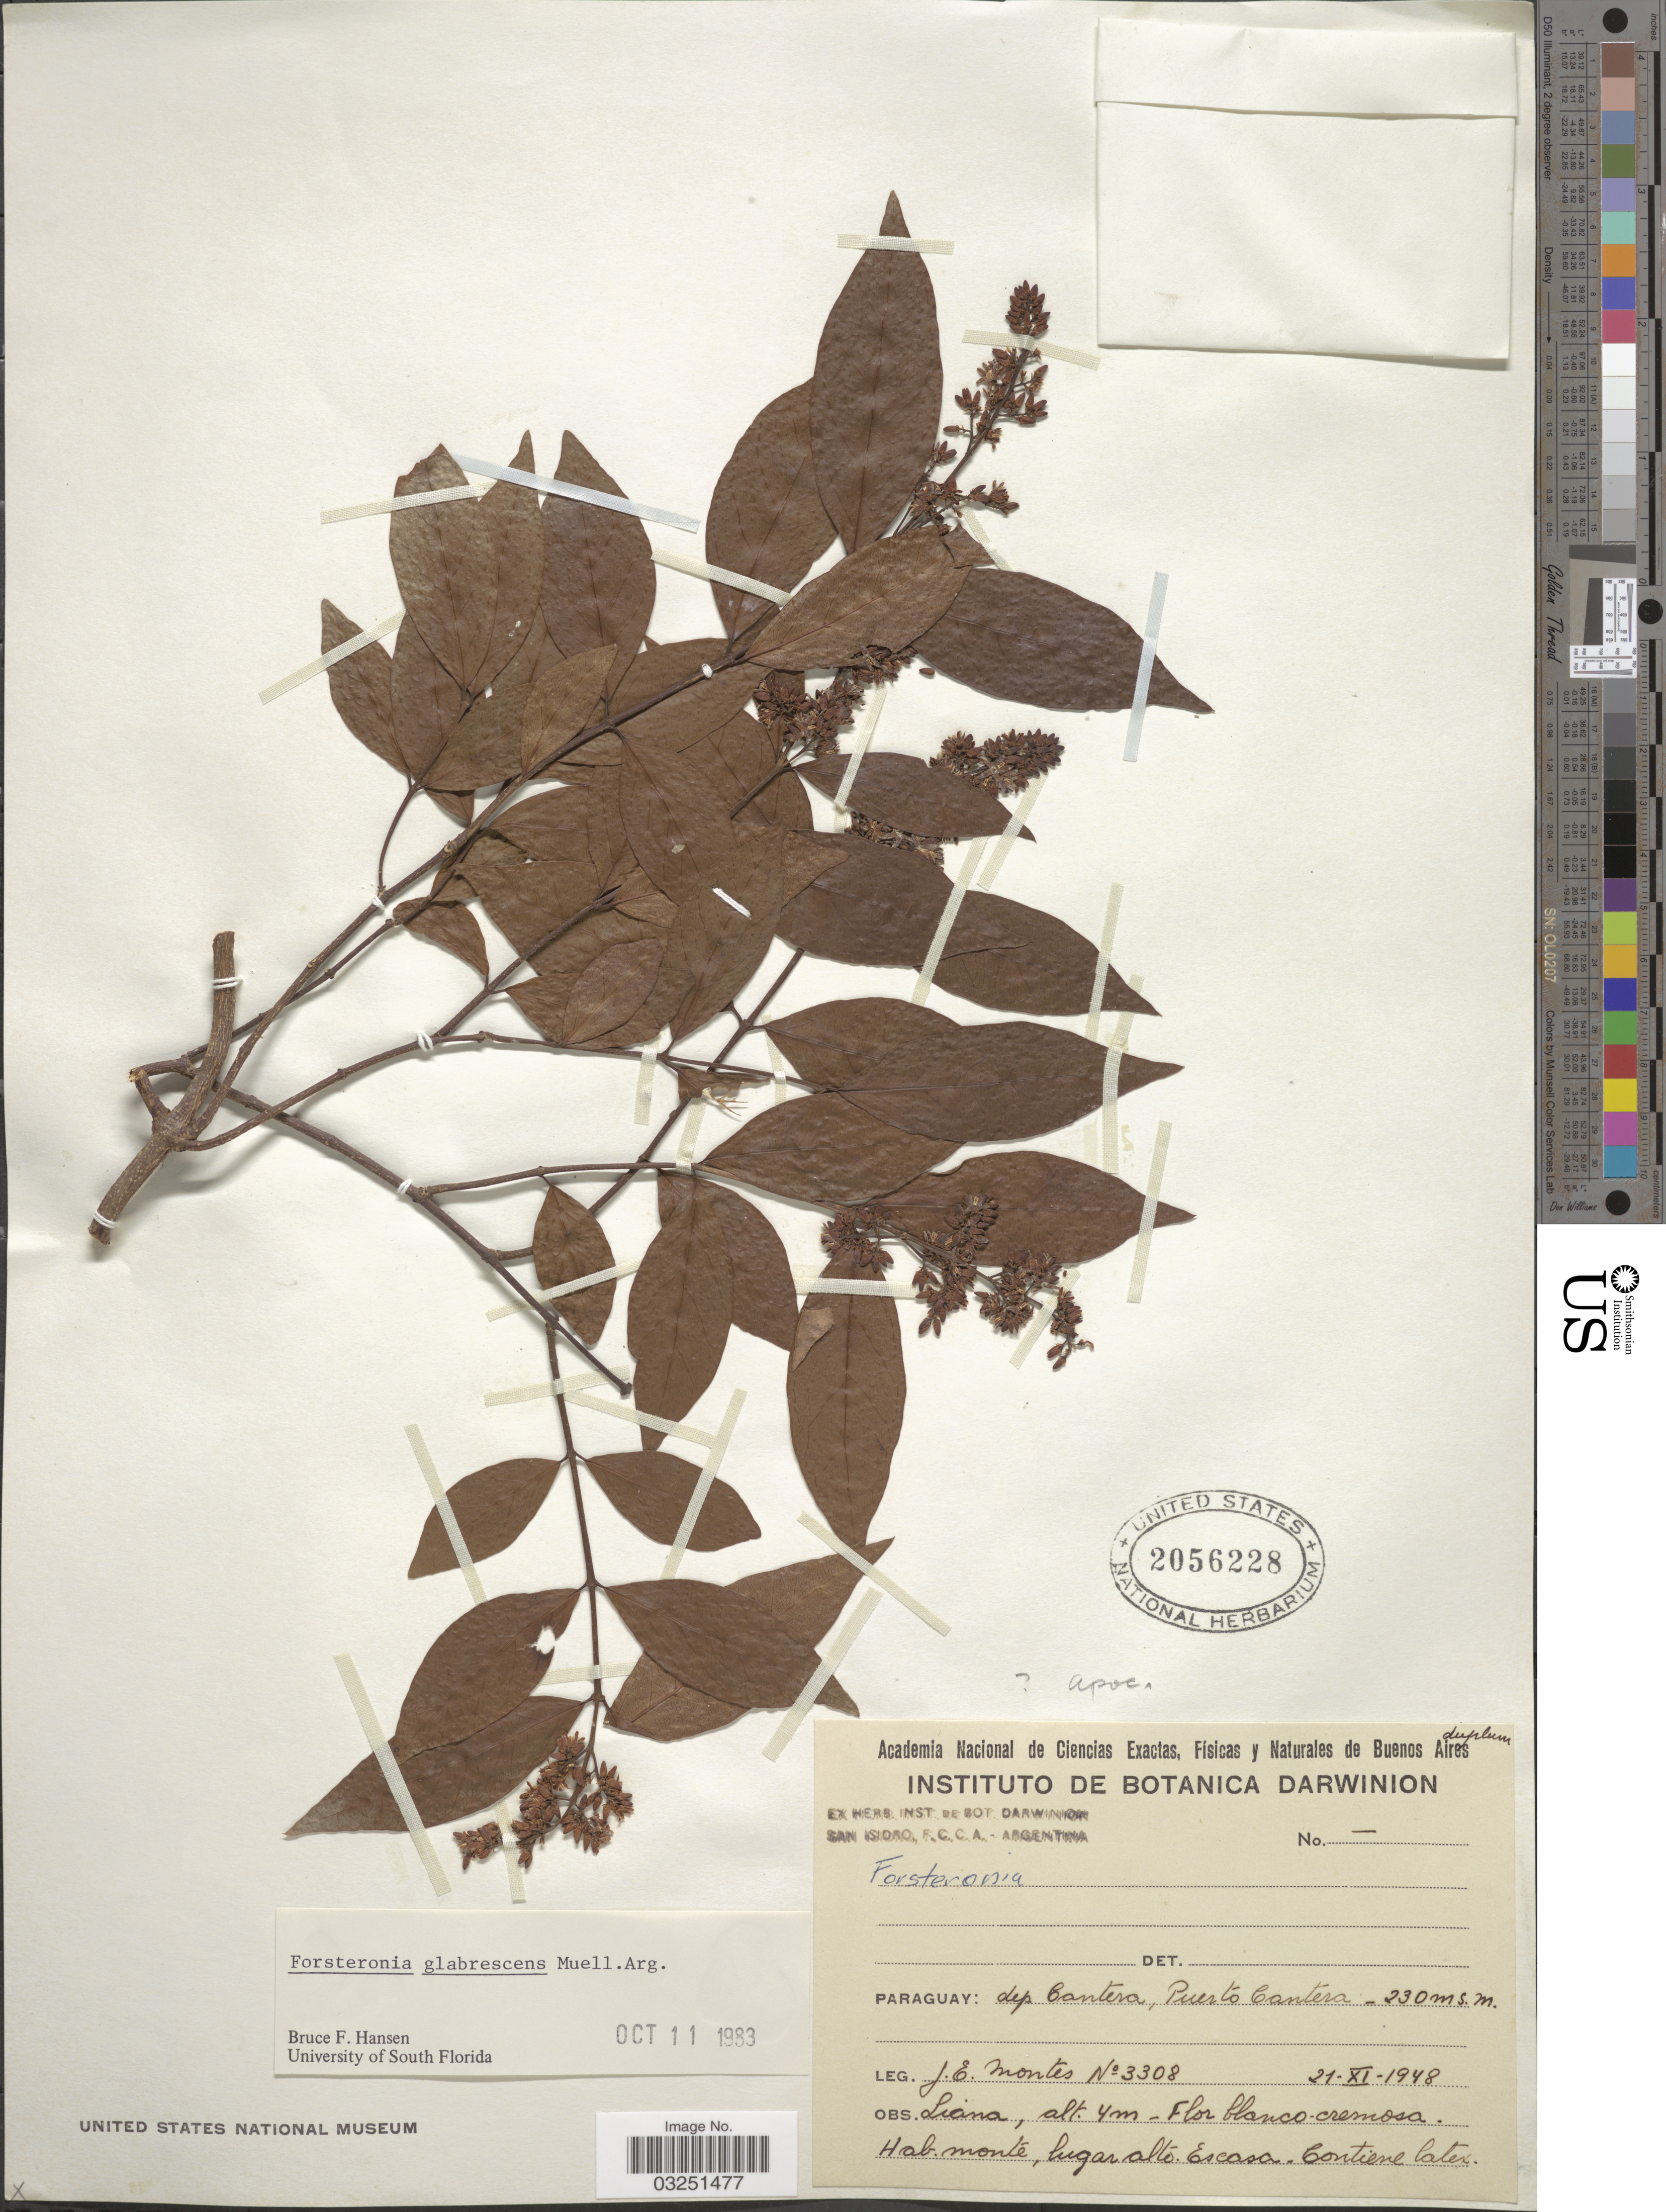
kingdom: Plantae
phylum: Tracheophyta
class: Magnoliopsida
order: Gentianales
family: Apocynaceae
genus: Forsteronia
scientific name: Forsteronia glabrescens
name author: Müll. Arg.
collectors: J. E. Montes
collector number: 3308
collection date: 1948-11-21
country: Paraguay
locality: Dep. Cantera, Puerto Cantera.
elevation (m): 230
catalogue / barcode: US 2056228